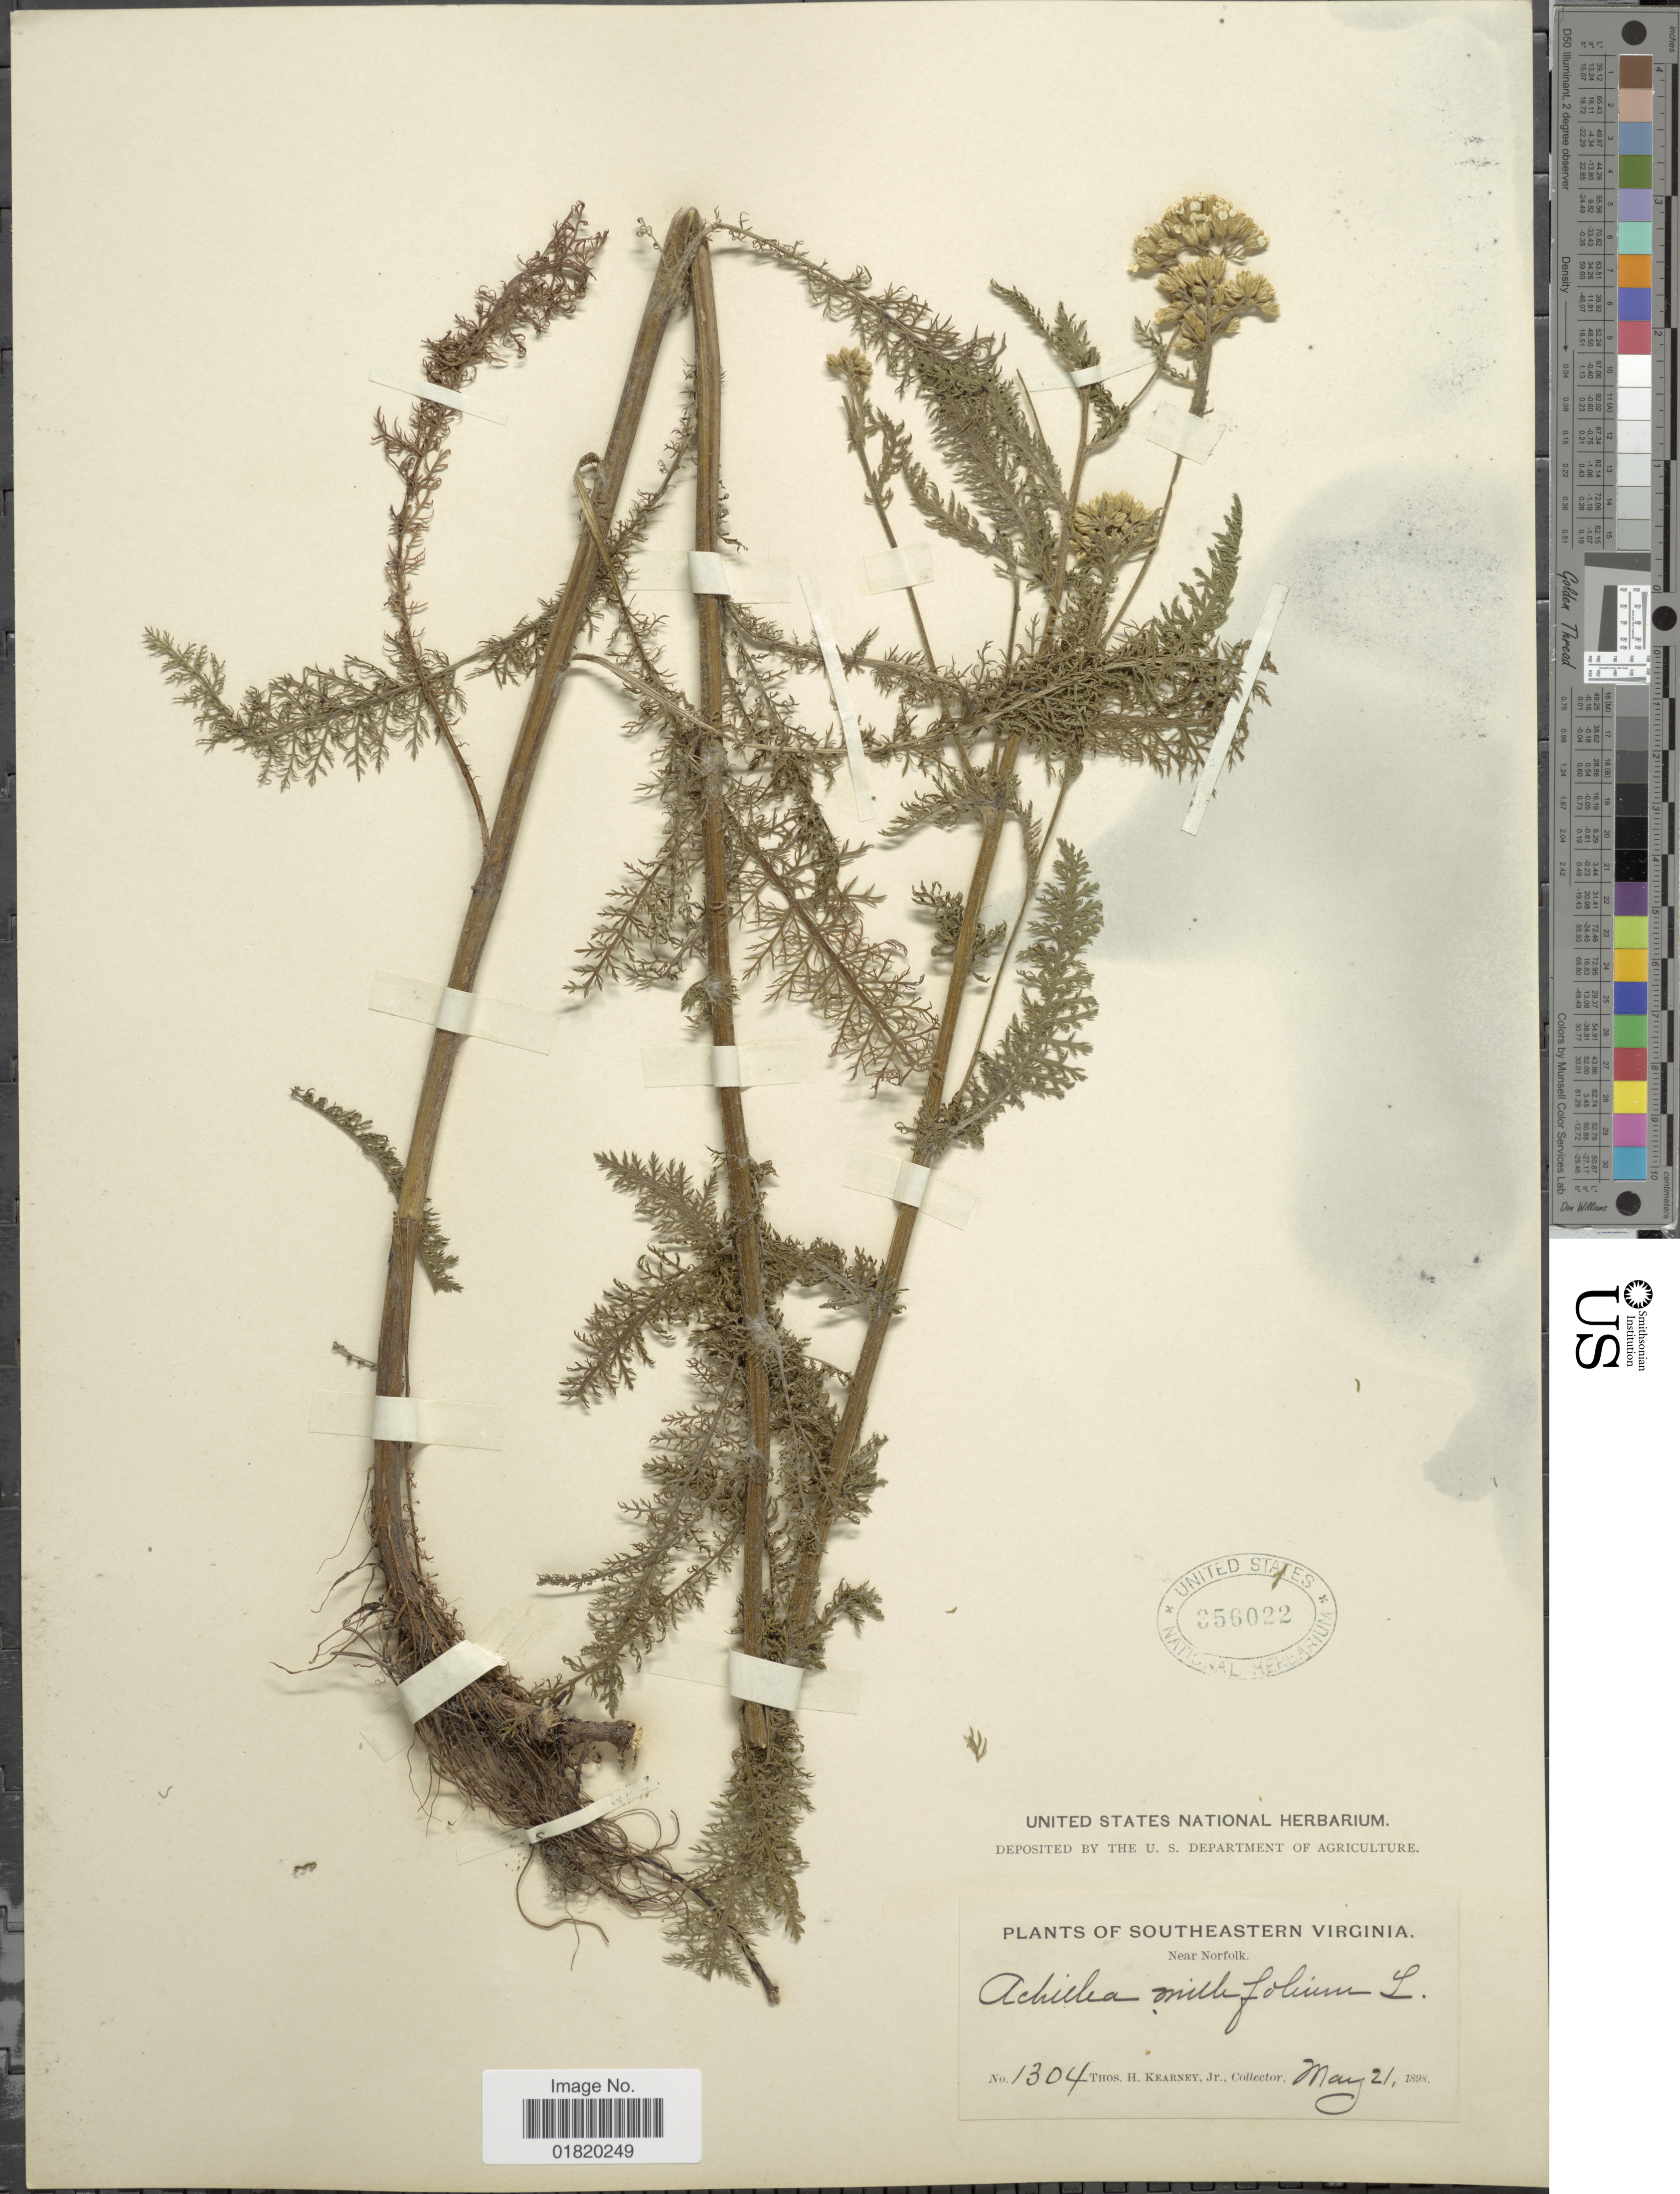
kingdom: Plantae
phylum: Tracheophyta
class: Magnoliopsida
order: Asterales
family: Asteraceae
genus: Achillea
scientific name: Achillea millefolium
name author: L.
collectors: T. H. Kearney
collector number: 1304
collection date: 1898-05-21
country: United States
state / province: Virginia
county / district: City of Norfolk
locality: Southeastern Virginia. Near Norfolk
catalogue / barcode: US 356022